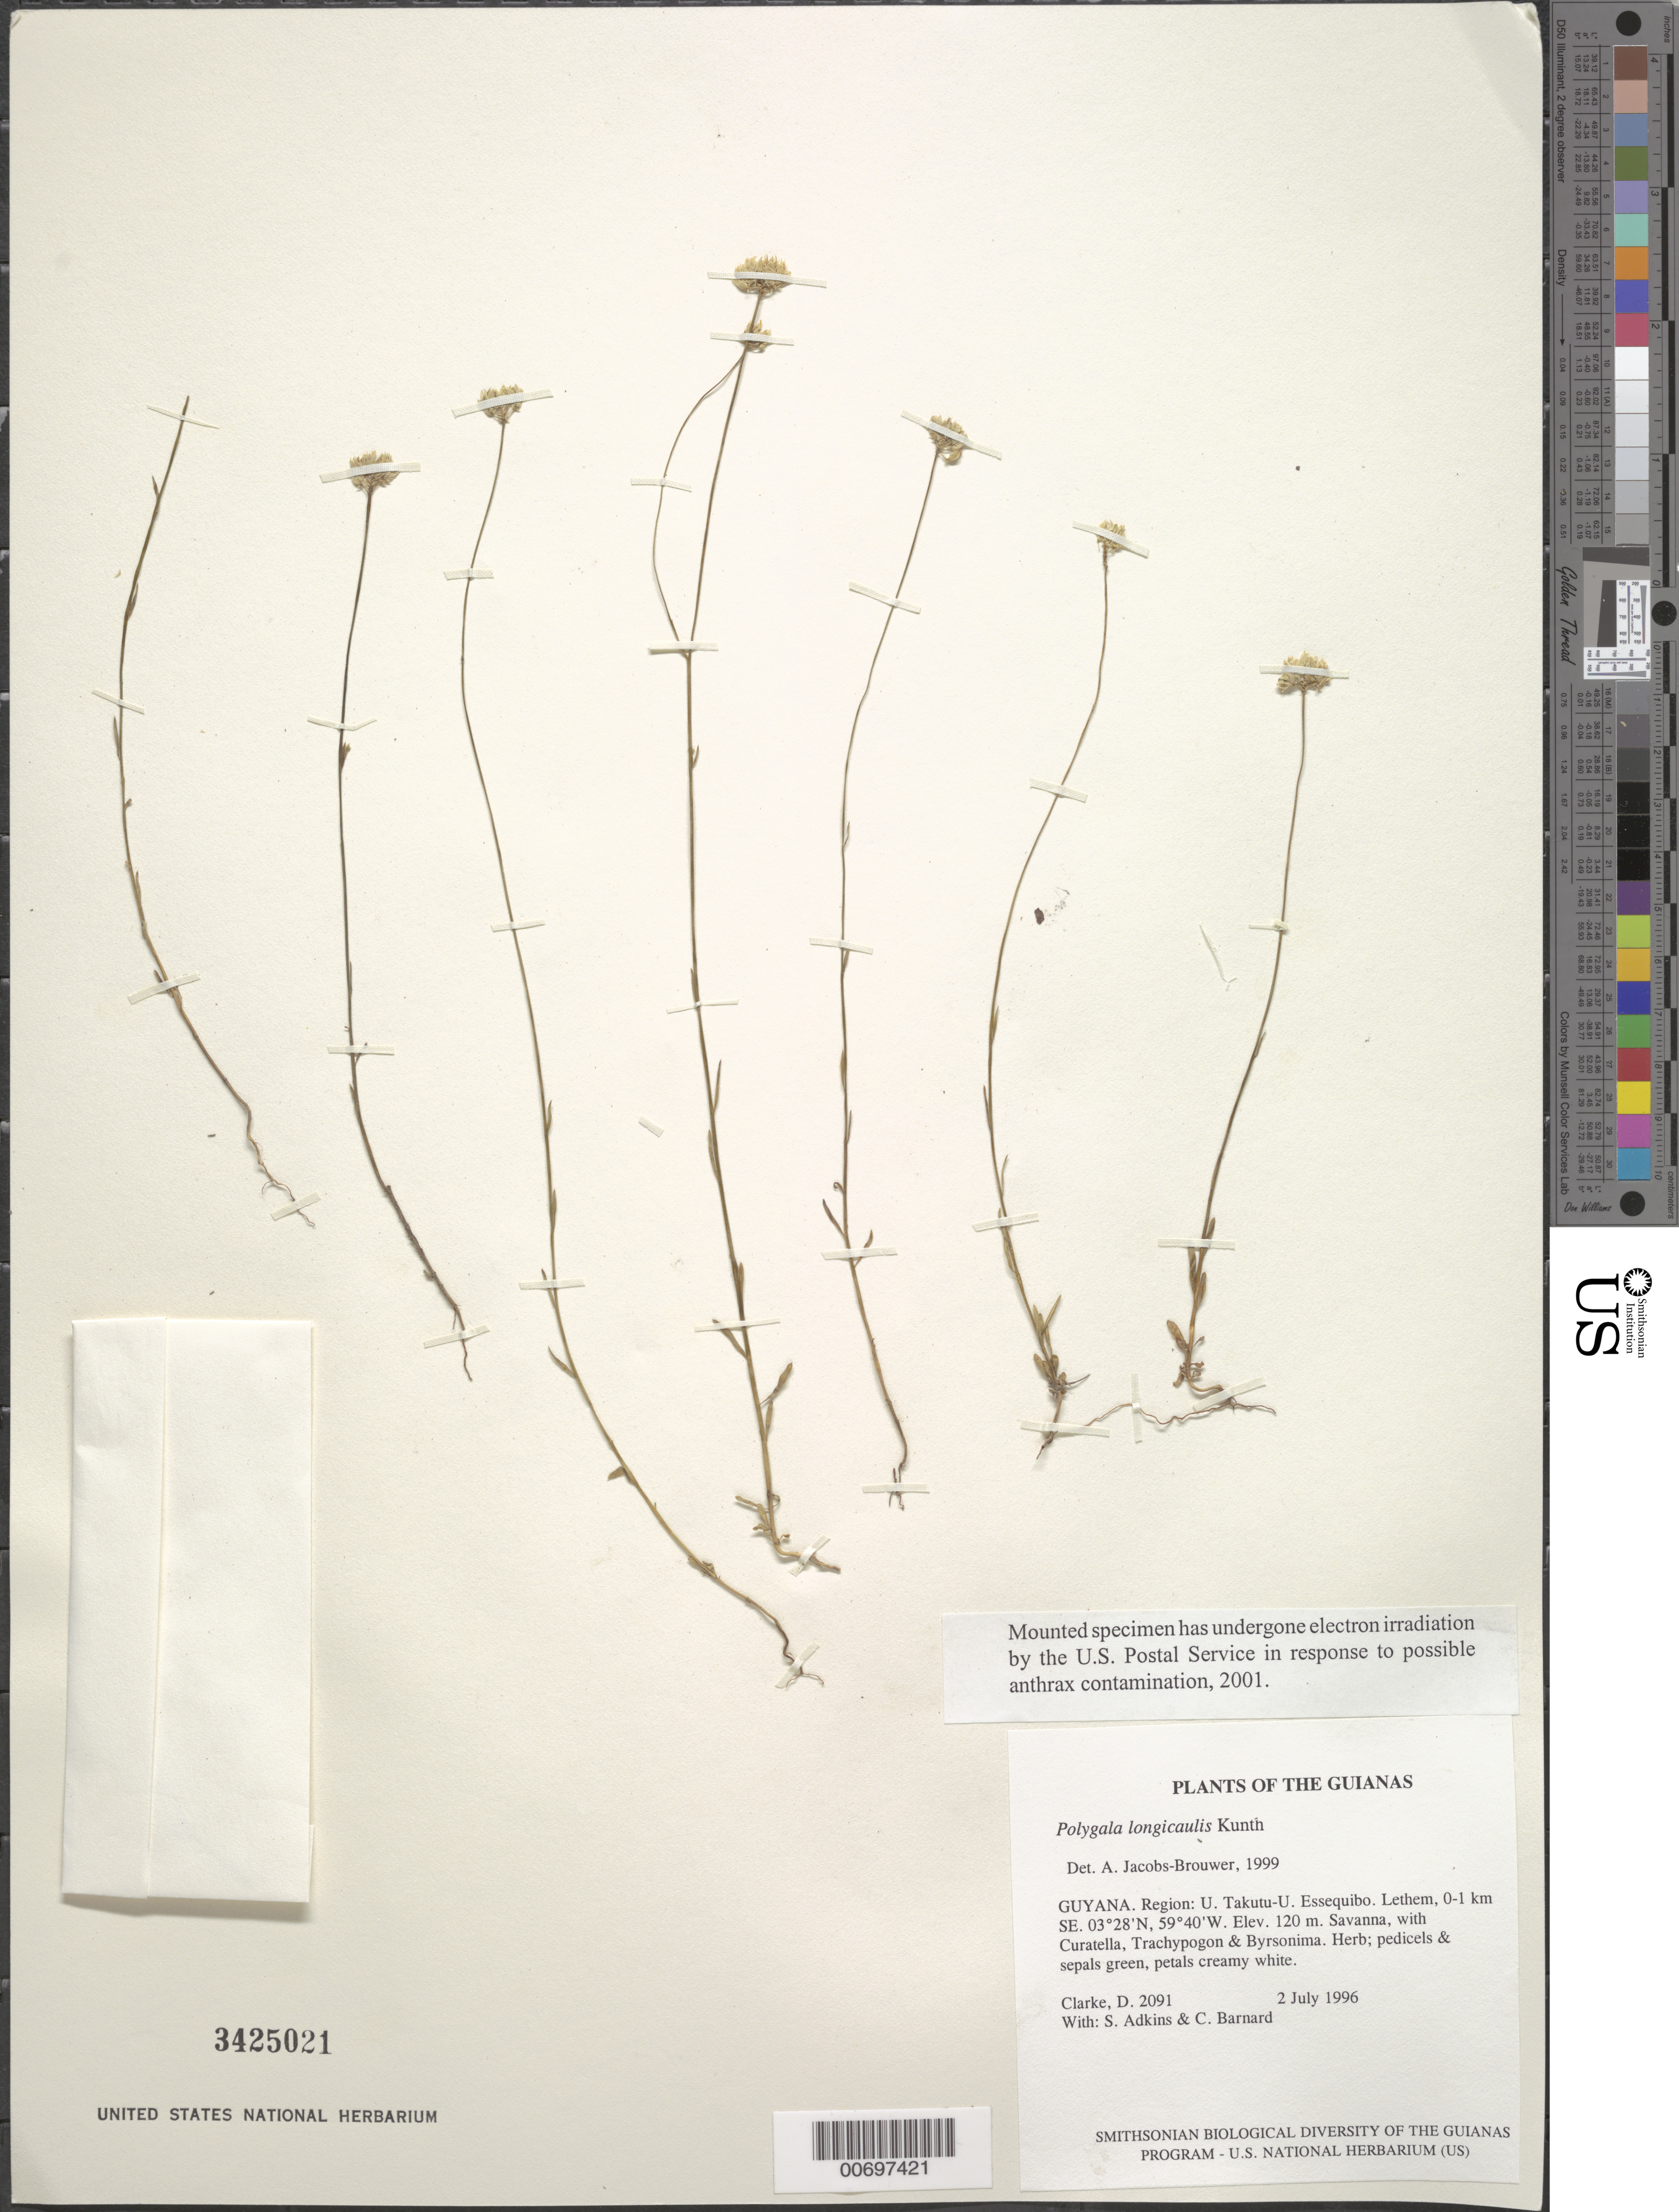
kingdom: Plantae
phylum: Tracheophyta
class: Magnoliopsida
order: Fabales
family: Polygalaceae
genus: Polygala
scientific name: Polygala longicaulis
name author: Kunth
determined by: Jacobs-Brouwer, A.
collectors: H. D. Clarke, S. Adkins & C. Bernard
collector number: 2091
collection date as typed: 2 July 1996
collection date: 1996-07-02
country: Guyana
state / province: U. Takutu-U. Essequibo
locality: Lethem, 0-1 km SE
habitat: Savanna, with Curatella, Trachypogon & Byrsonima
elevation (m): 120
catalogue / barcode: US 3425021